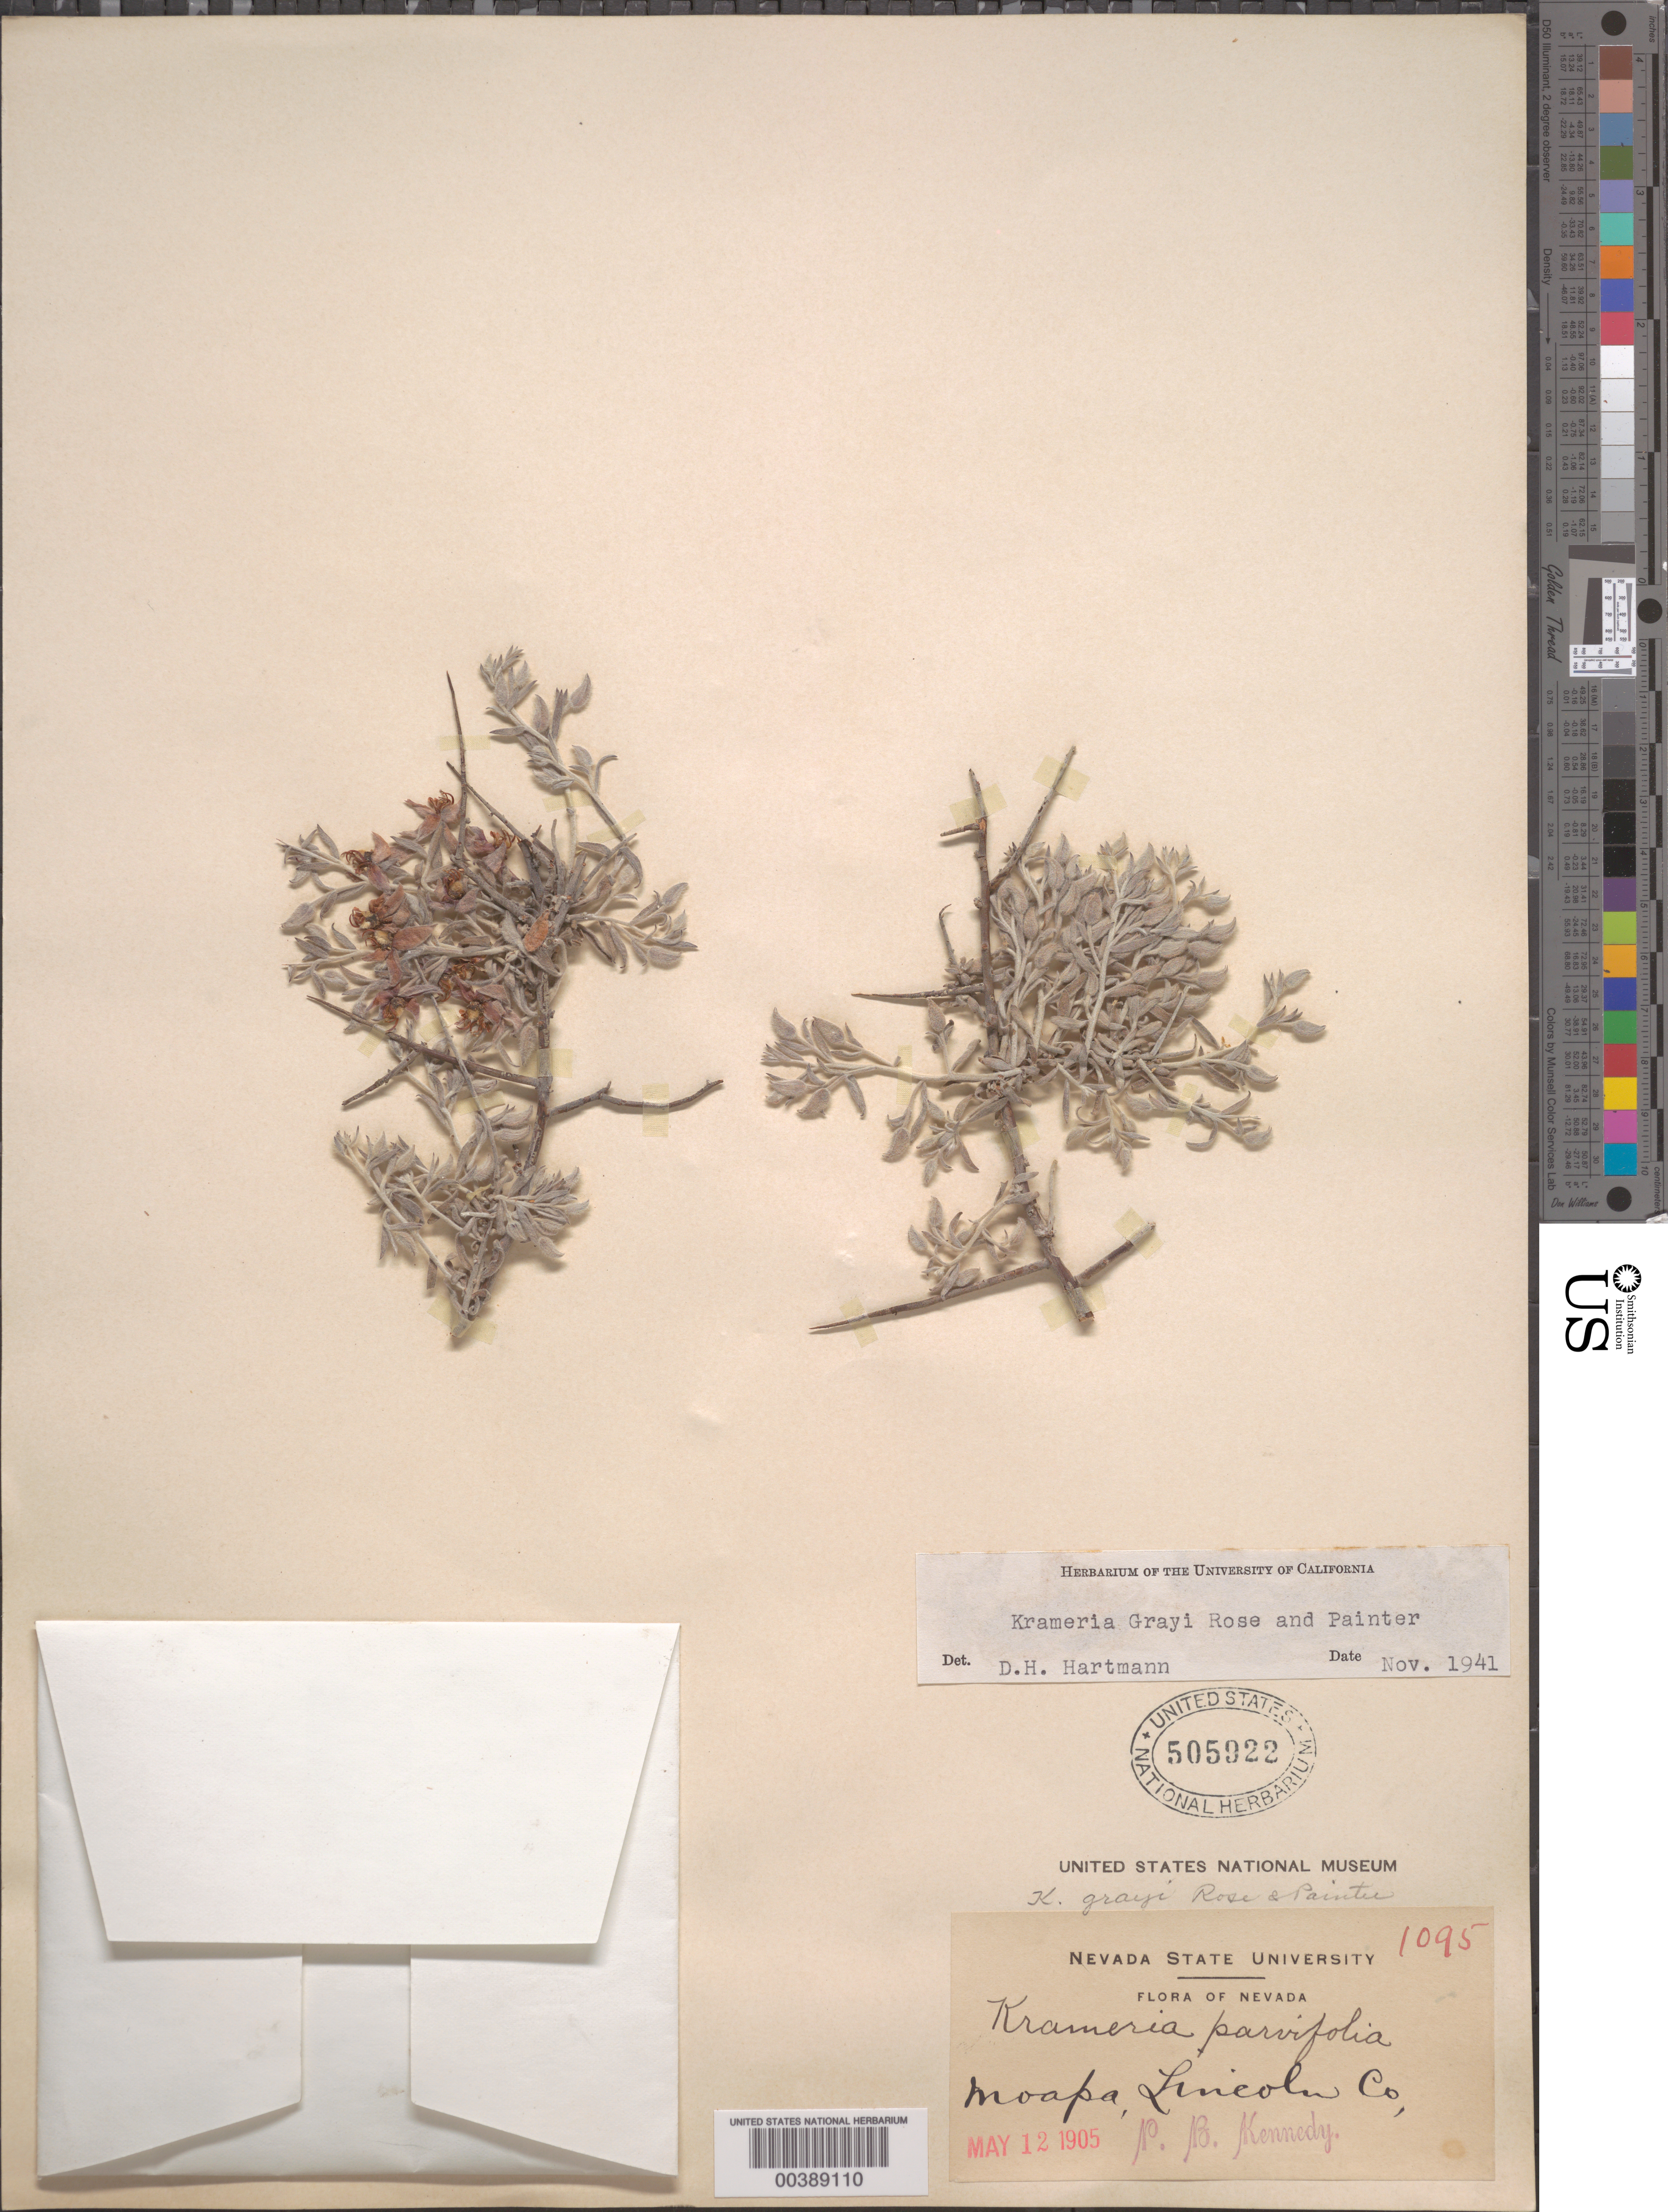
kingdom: Plantae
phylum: Tracheophyta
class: Magnoliopsida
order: Zygophyllales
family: Krameriaceae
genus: Krameria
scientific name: Krameria grayi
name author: Rose & J.H. Painter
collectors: P. B. Kennedy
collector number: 1095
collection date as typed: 12 May 1905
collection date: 1905-05-12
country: United States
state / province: Nevada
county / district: Lincoln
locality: Moapa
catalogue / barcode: US 505922